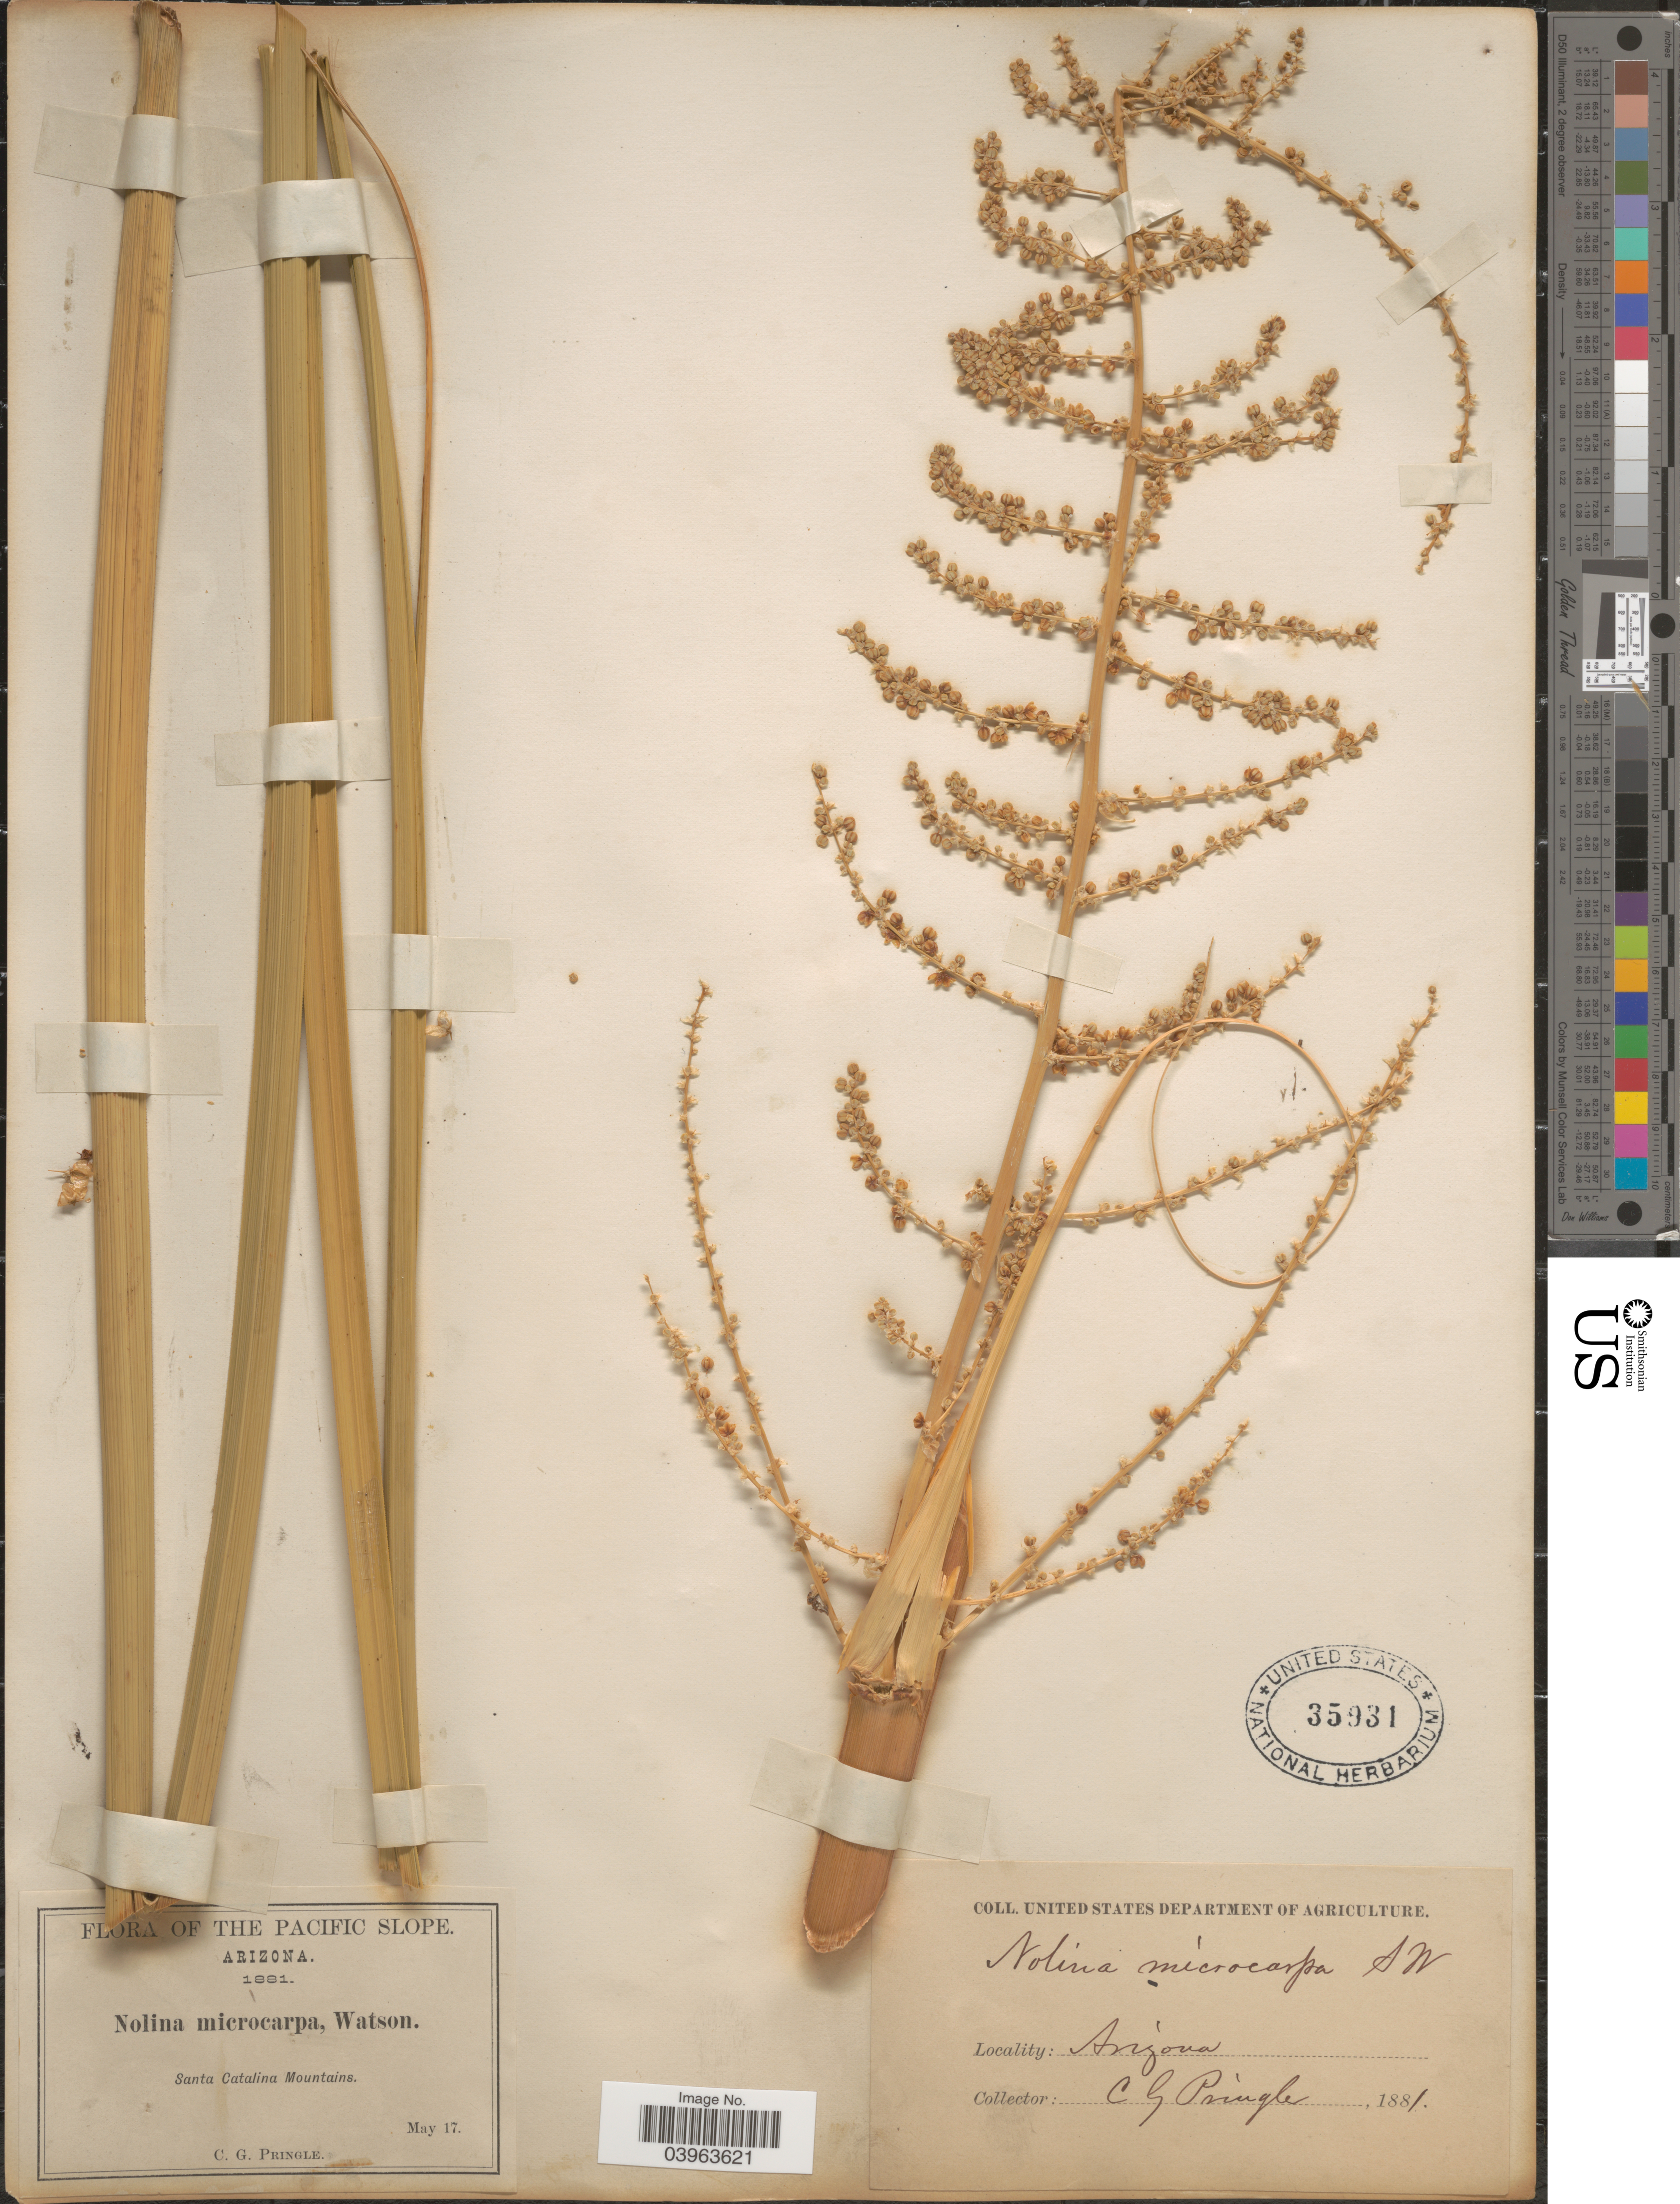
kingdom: Plantae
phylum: Tracheophyta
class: Liliopsida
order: Asparagales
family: Asparagaceae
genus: Nolina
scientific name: Nolina microcarpa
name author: S. Watson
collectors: C. G. Pringle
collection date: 1881-05-17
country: United States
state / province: Arizona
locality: The Pacific Slope. Santa Catalina Mountains.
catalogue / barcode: US 35931